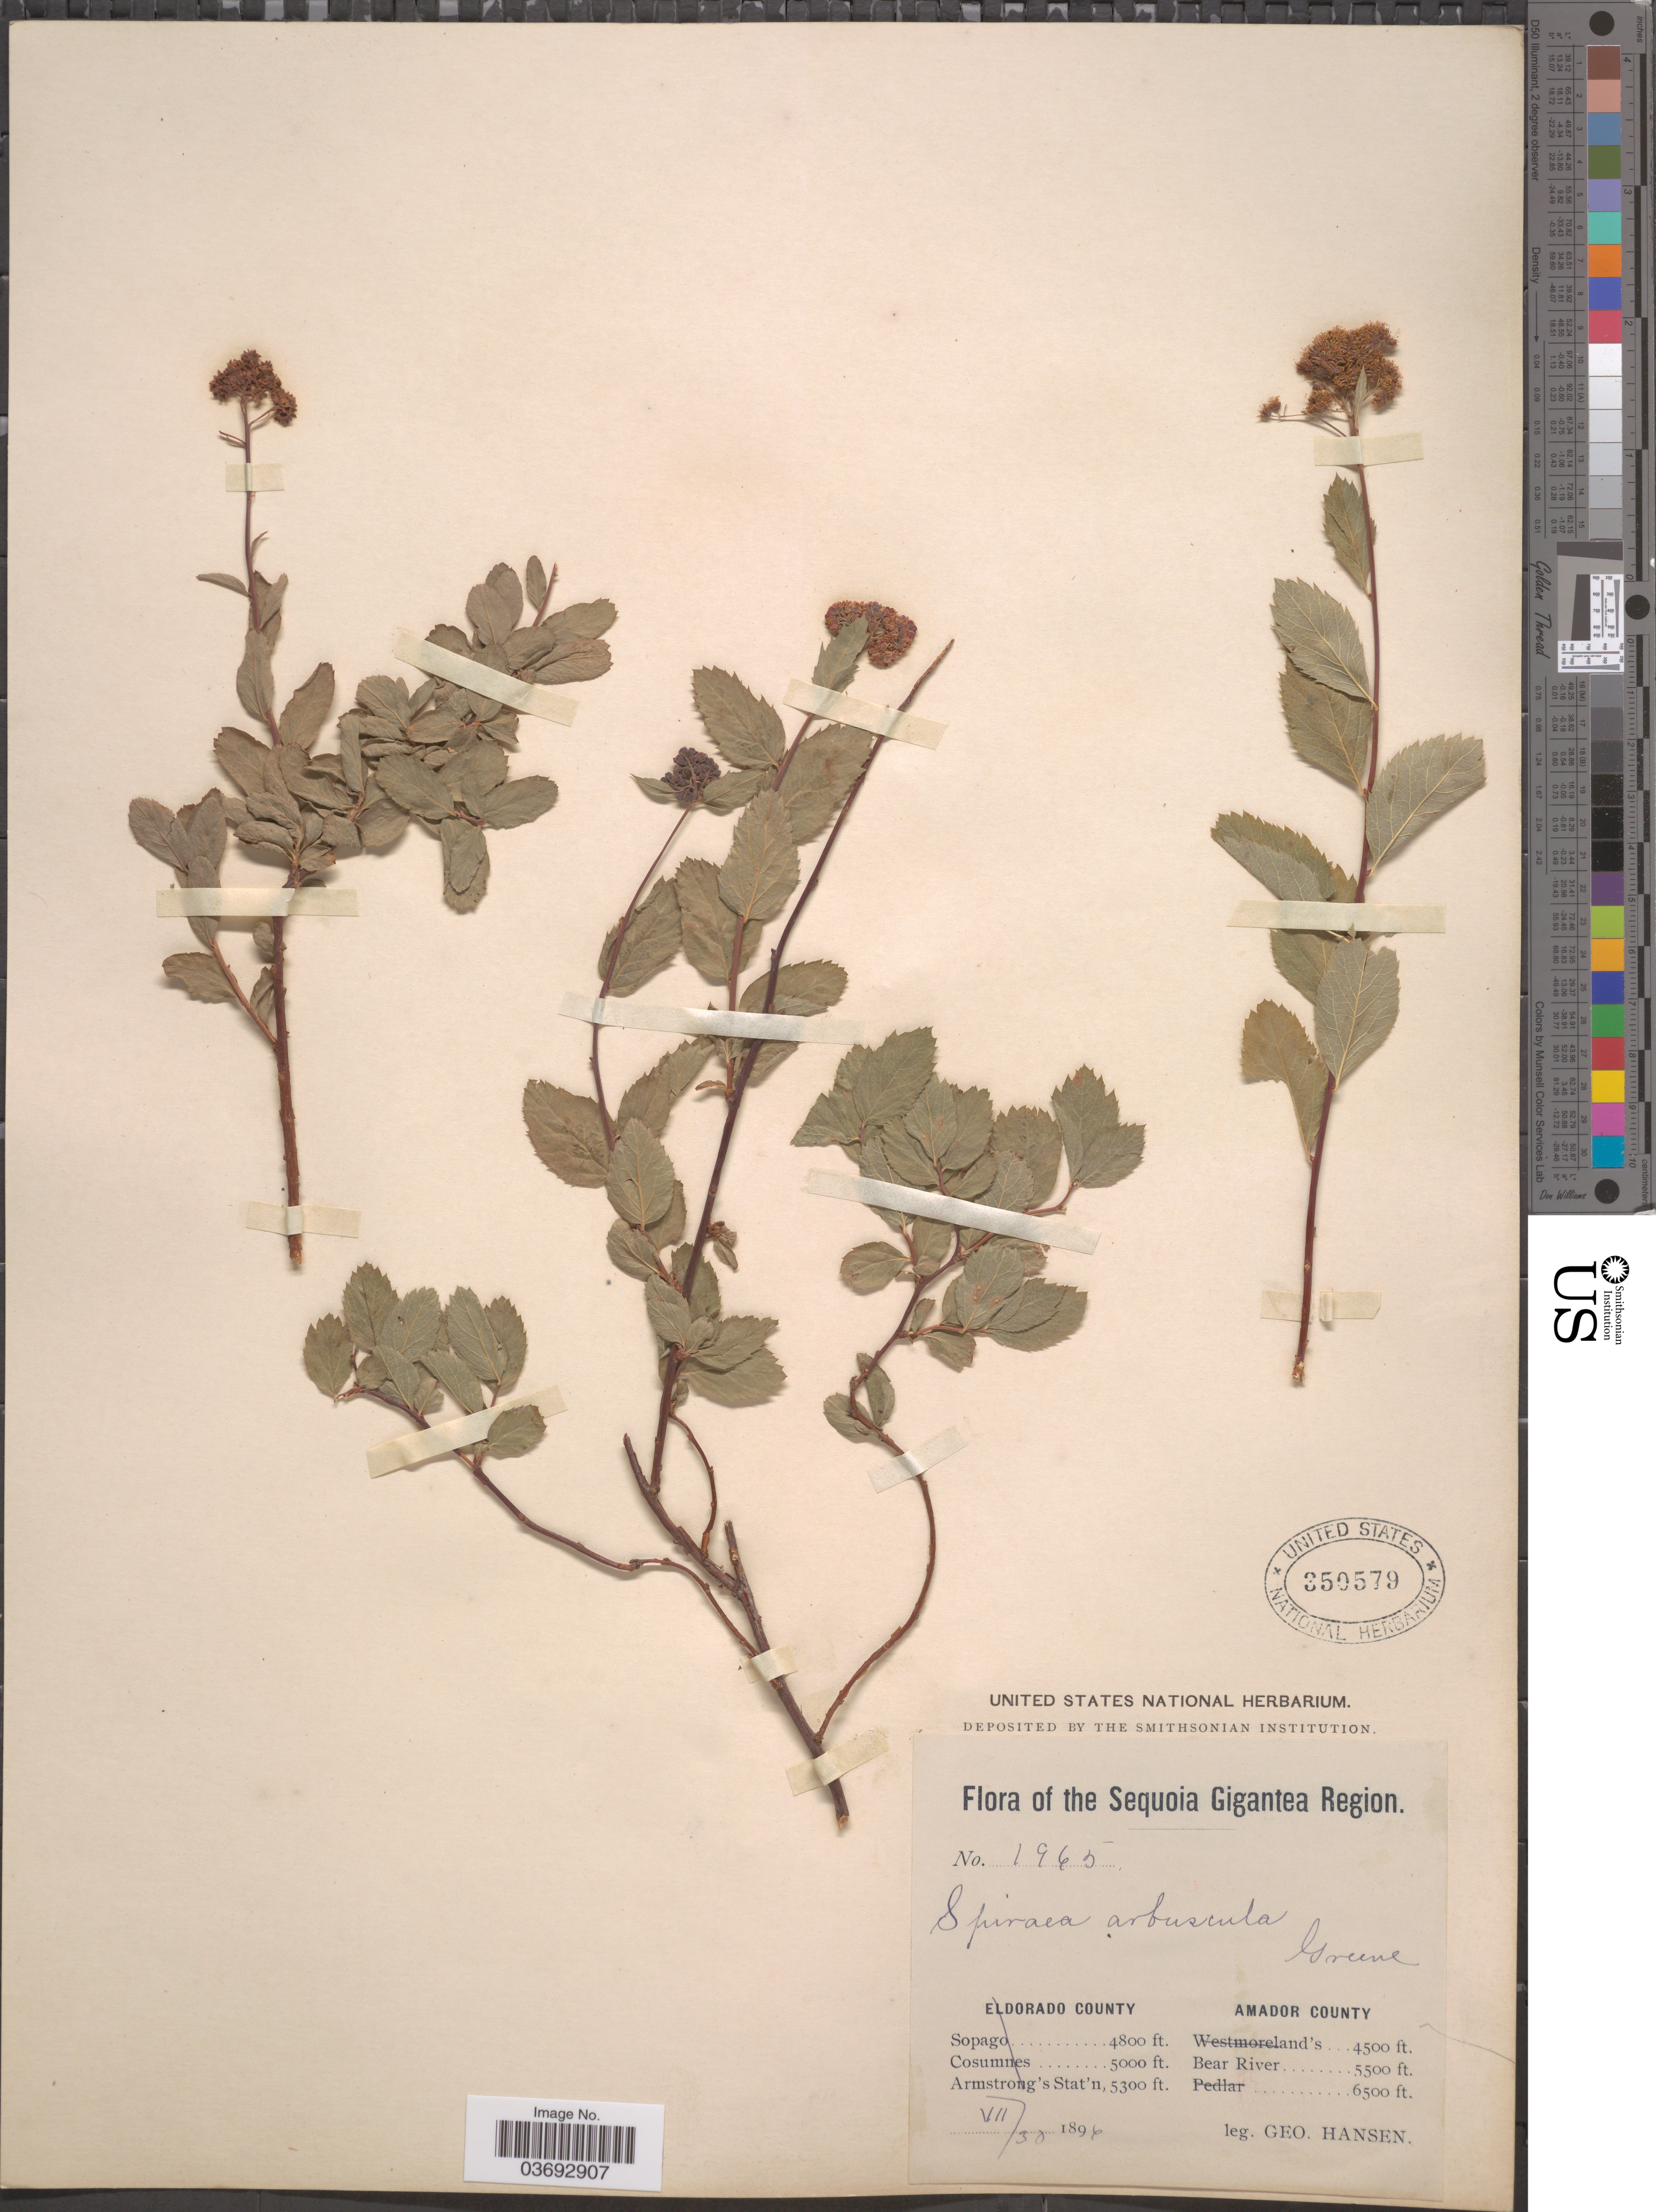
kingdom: Plantae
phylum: Tracheophyta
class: Magnoliopsida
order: Rosales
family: Rosaceae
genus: Spiraea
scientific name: Spiraea splendens var. splendens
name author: Baumann ex K. Koch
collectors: G. Hansen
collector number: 1965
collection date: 1896-07-30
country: United States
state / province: California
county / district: Amador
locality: Sequoia Gigantea Region. Amador County. Bear River.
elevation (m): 1676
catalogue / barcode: US 350579